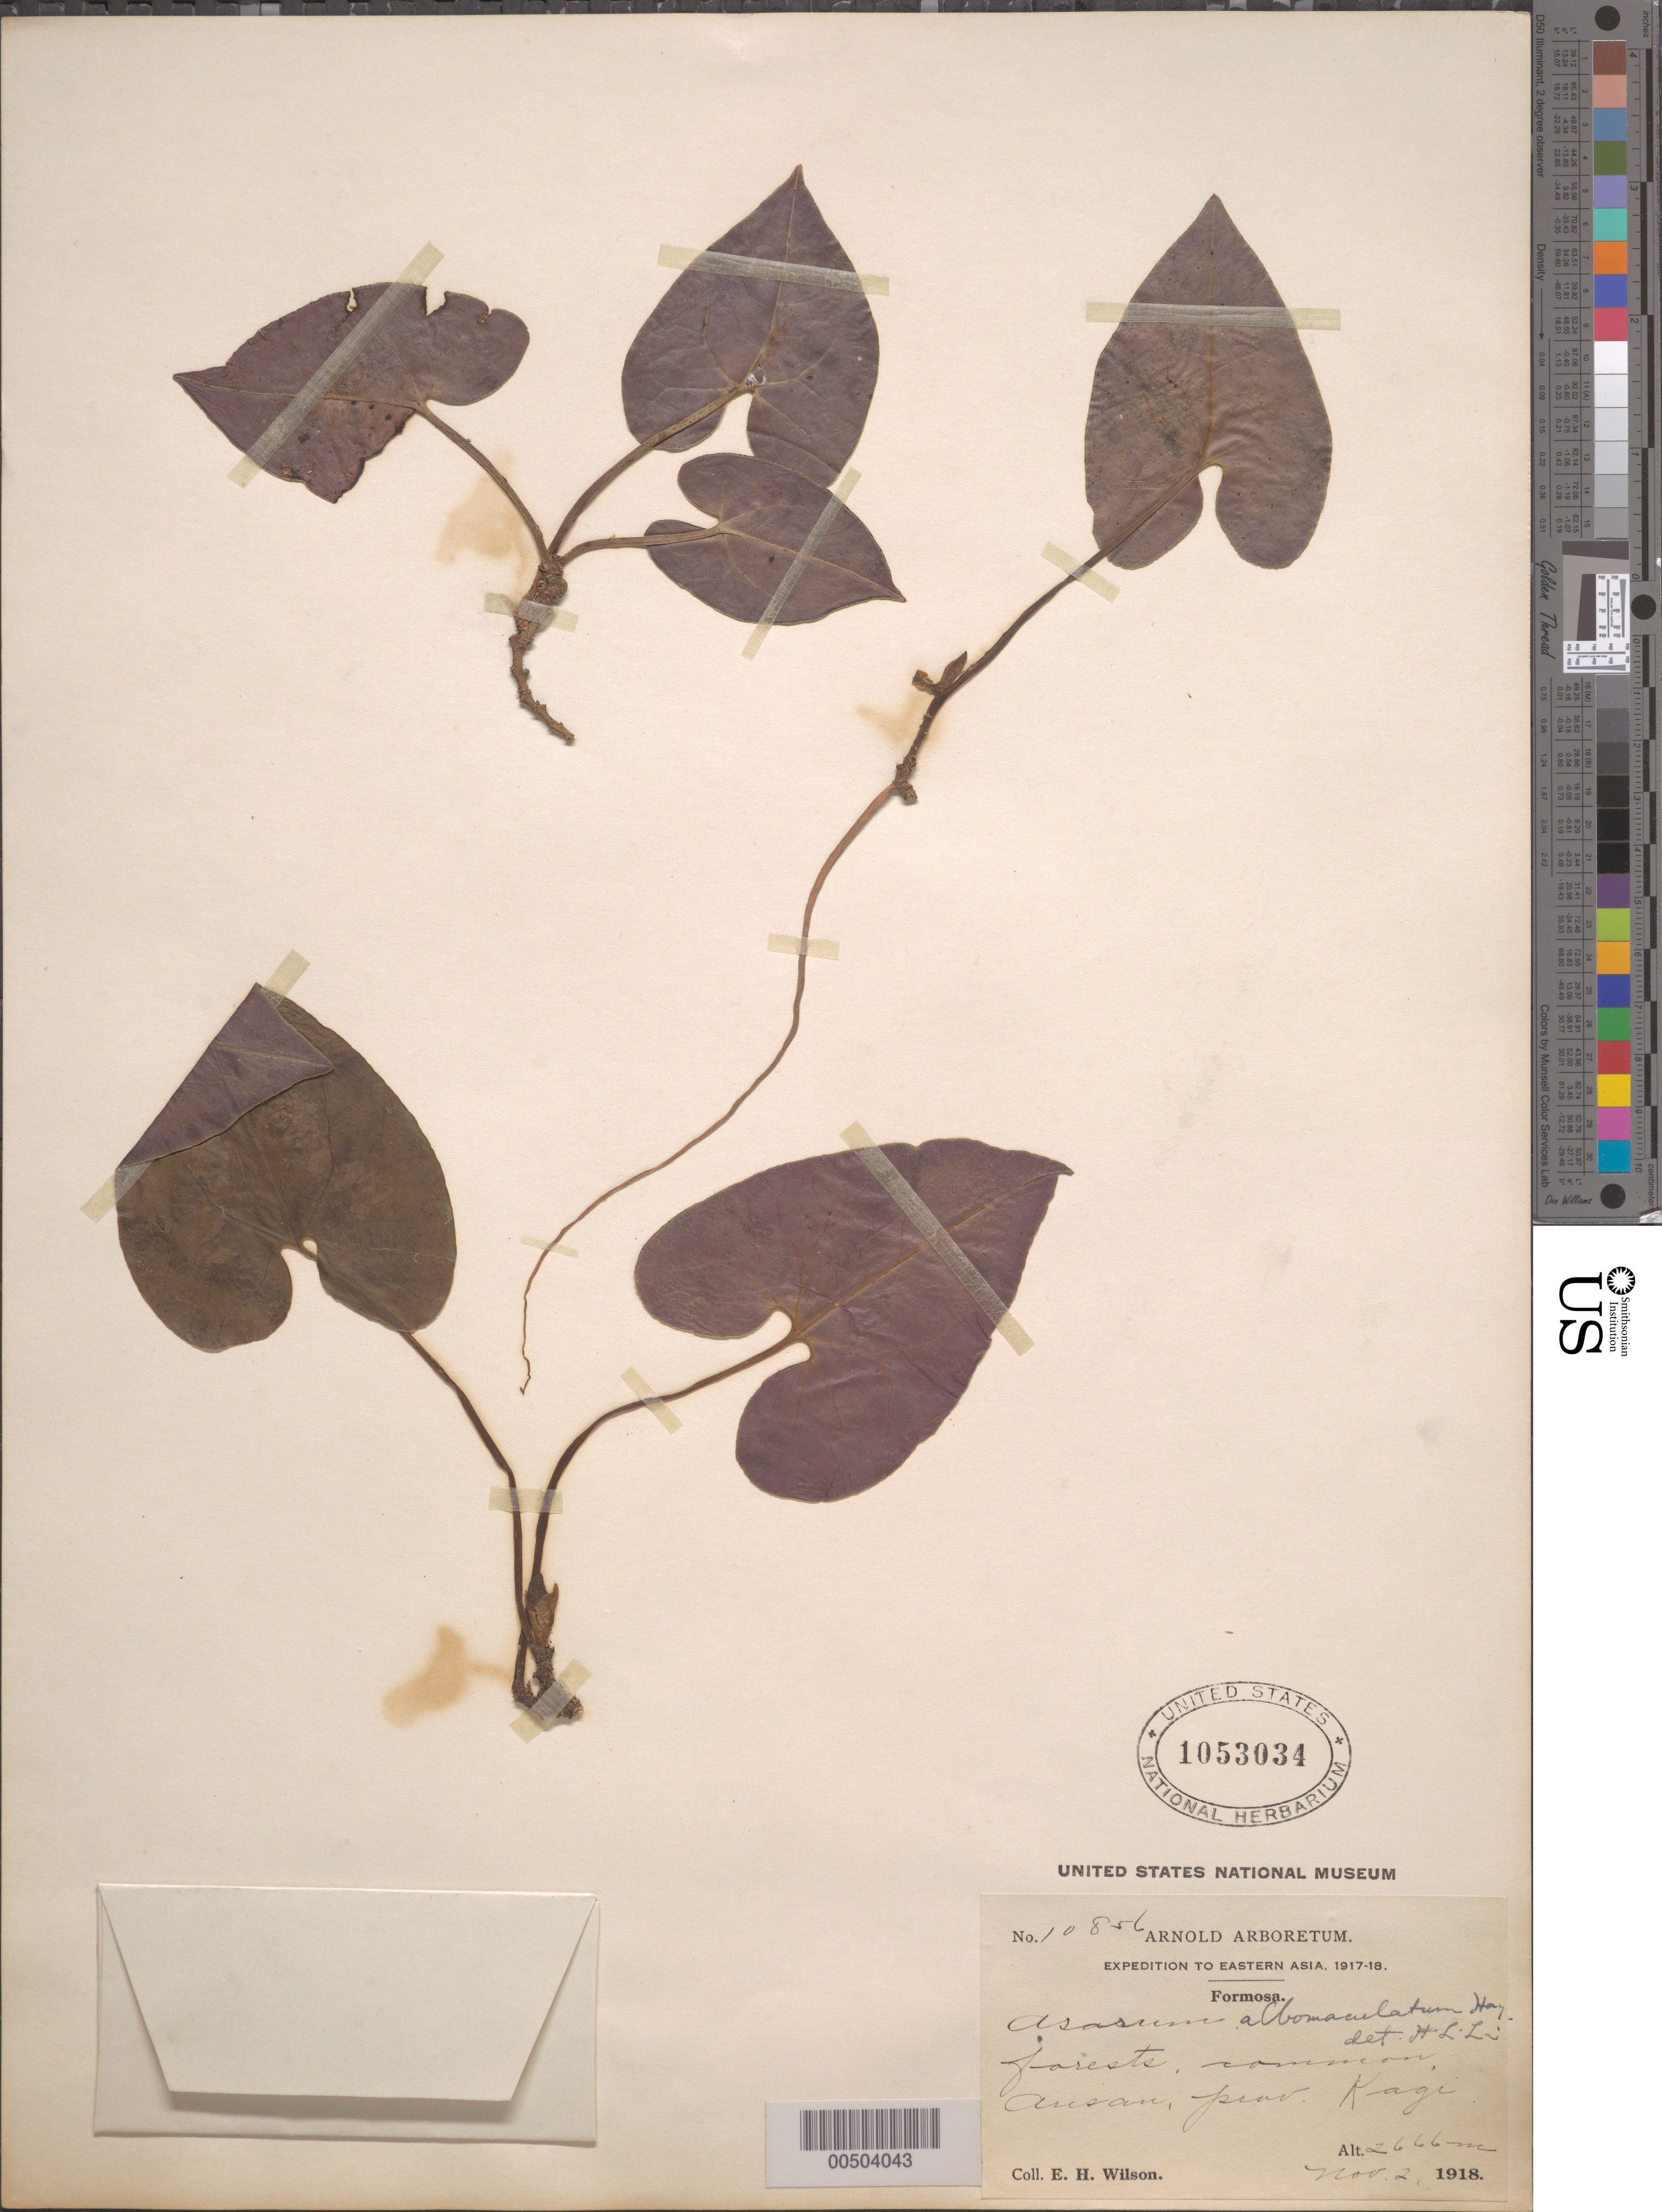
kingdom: Plantae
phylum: Tracheophyta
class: Magnoliopsida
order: Piperales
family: Aristolochiaceae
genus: Asarum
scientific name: Asarum albomaculatum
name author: Hayata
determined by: Li, H. L.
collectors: E. H. Wilson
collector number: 10856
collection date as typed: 02 Nov 1918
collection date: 1918-11-02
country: Taiwan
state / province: T'ai-wan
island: Taiwan [Formosa]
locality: Arisan, Kagi District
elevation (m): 2666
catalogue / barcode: US 1053034